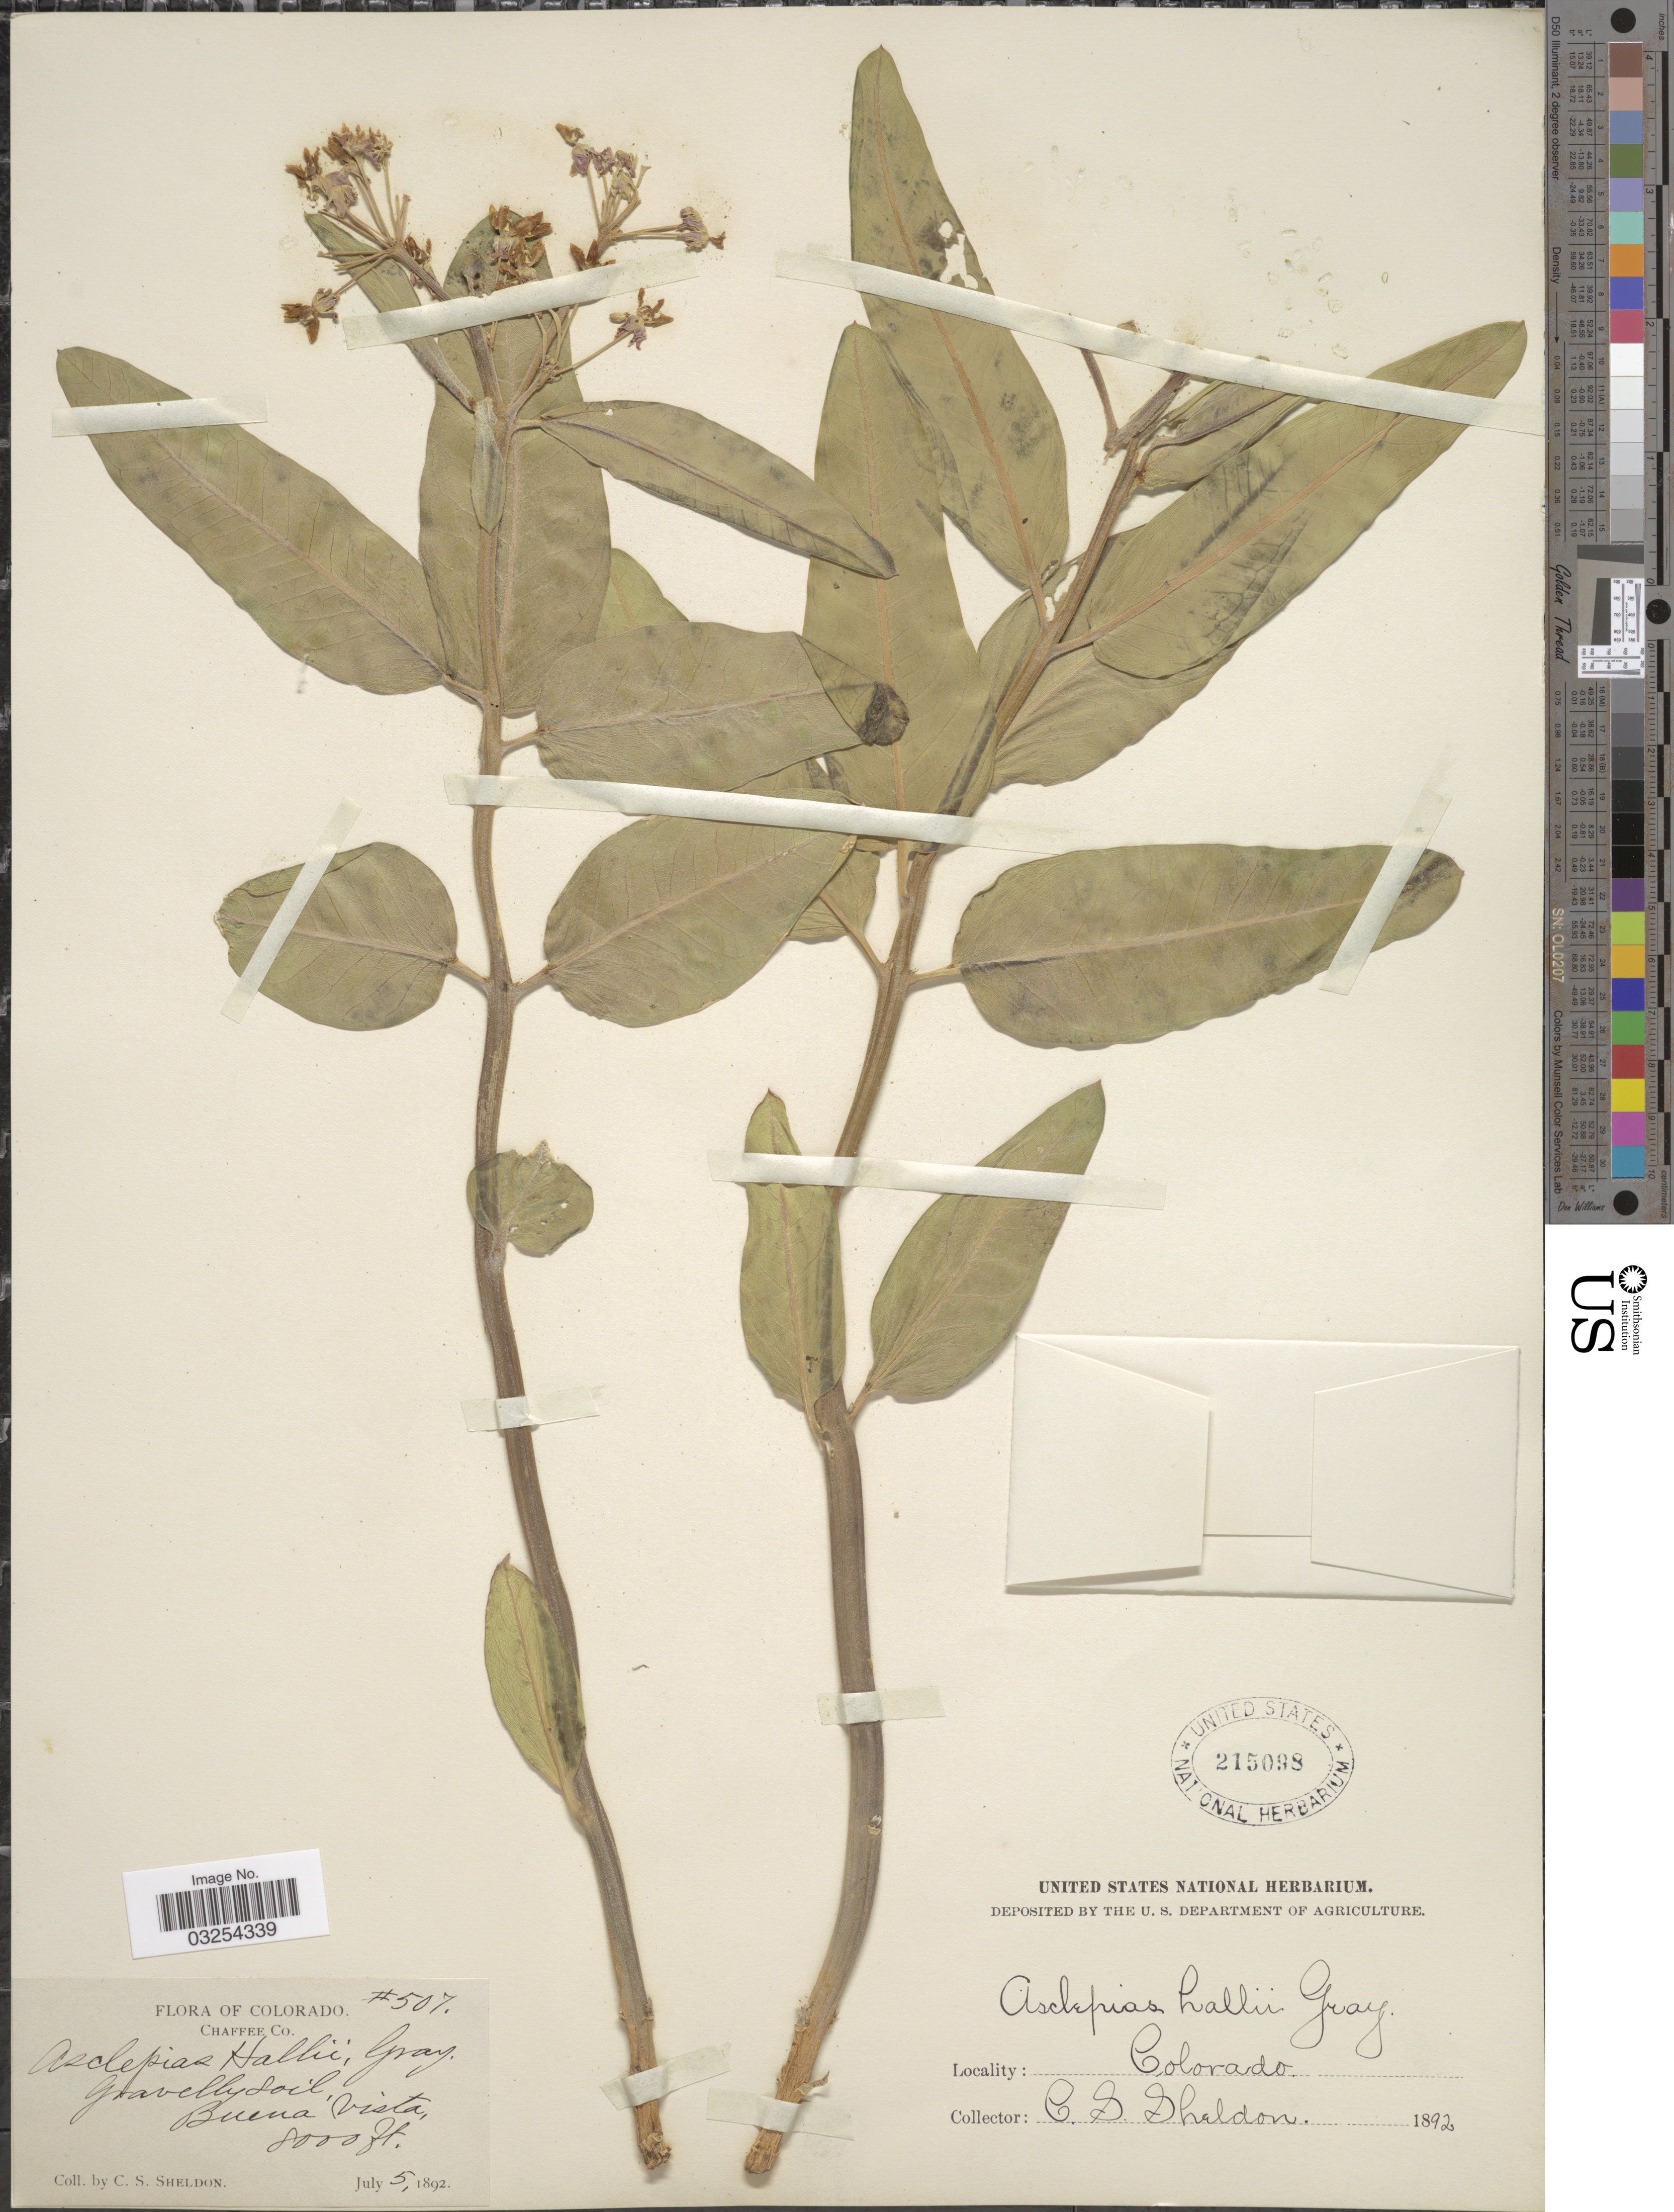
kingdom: Plantae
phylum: Tracheophyta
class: Magnoliopsida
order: Gentianales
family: Apocynaceae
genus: Asclepias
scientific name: Asclepias hallii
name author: A. Gray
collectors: C. S. Sheldon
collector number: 507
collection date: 1892-07-05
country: United States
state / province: Colorado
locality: Chaffee Co. Buena Vista.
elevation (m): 2438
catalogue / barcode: US 215098